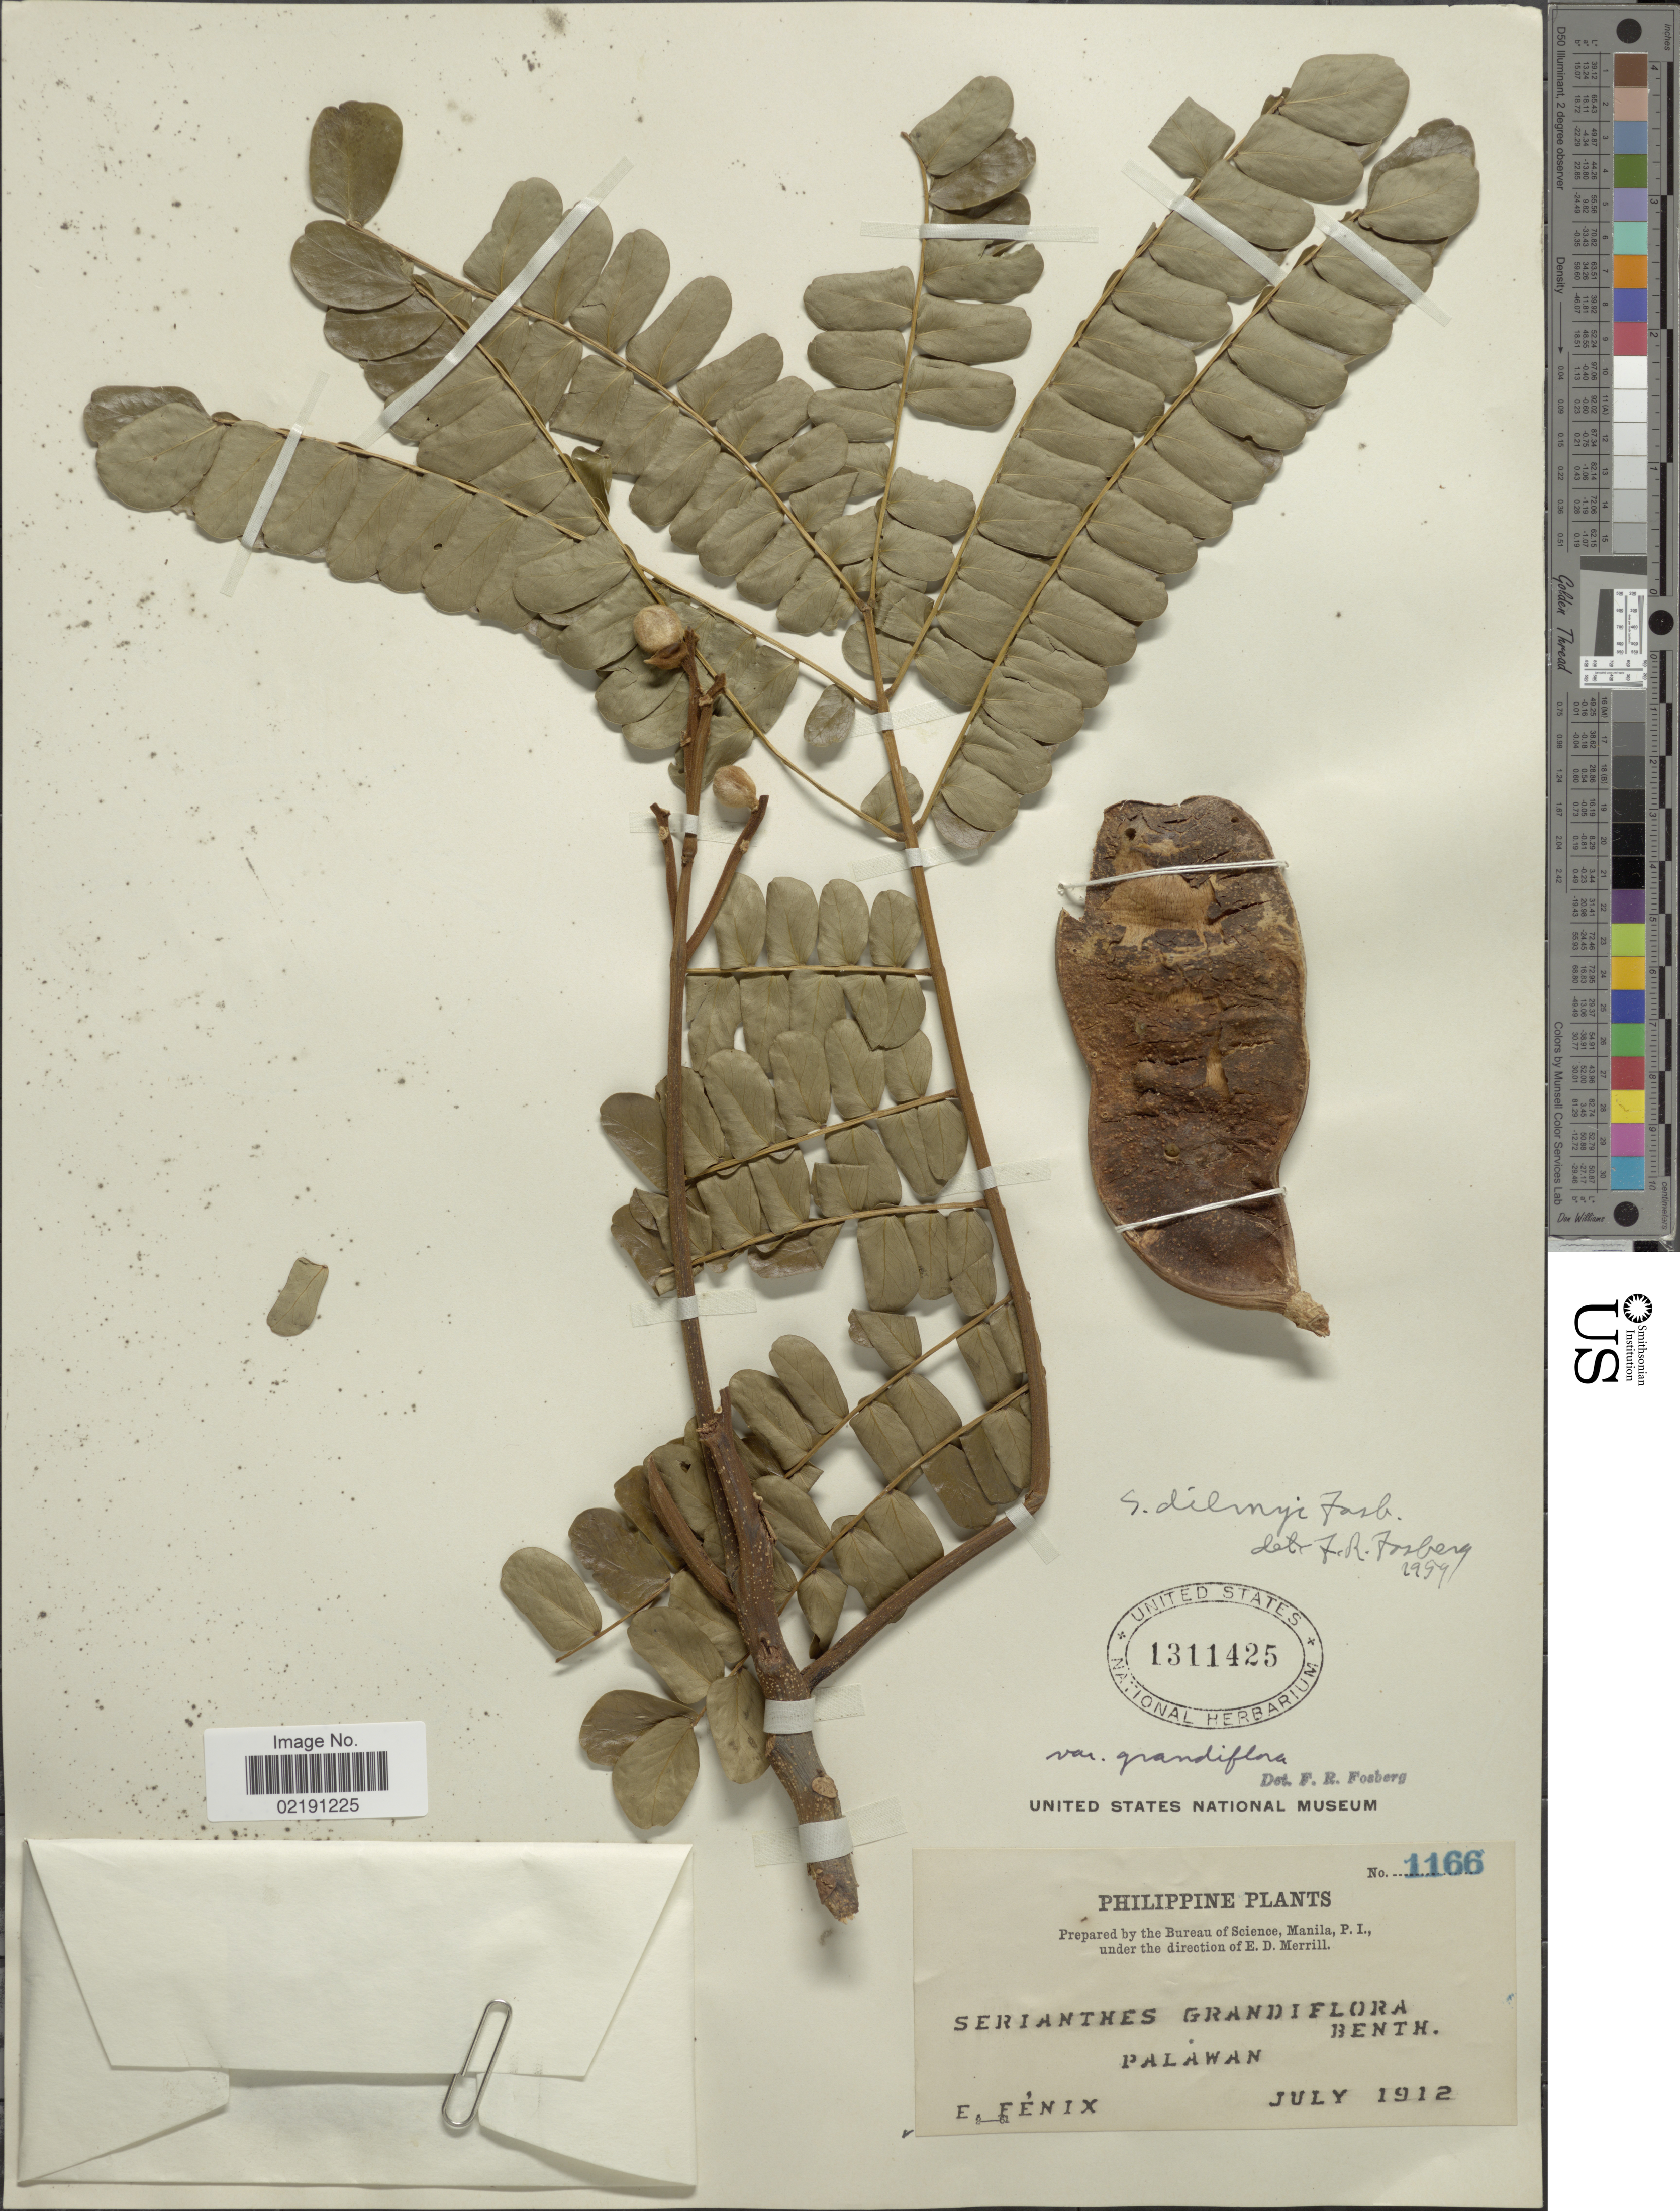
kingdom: Plantae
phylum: Tracheophyta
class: Magnoliopsida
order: Fabales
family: Fabaceae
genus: Serianthes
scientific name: Serianthes dilmyi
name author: Fosberg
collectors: E. Fénix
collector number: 1166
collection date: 1912-07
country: Philippines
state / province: Mimaropa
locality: Palawan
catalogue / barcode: US 1311425